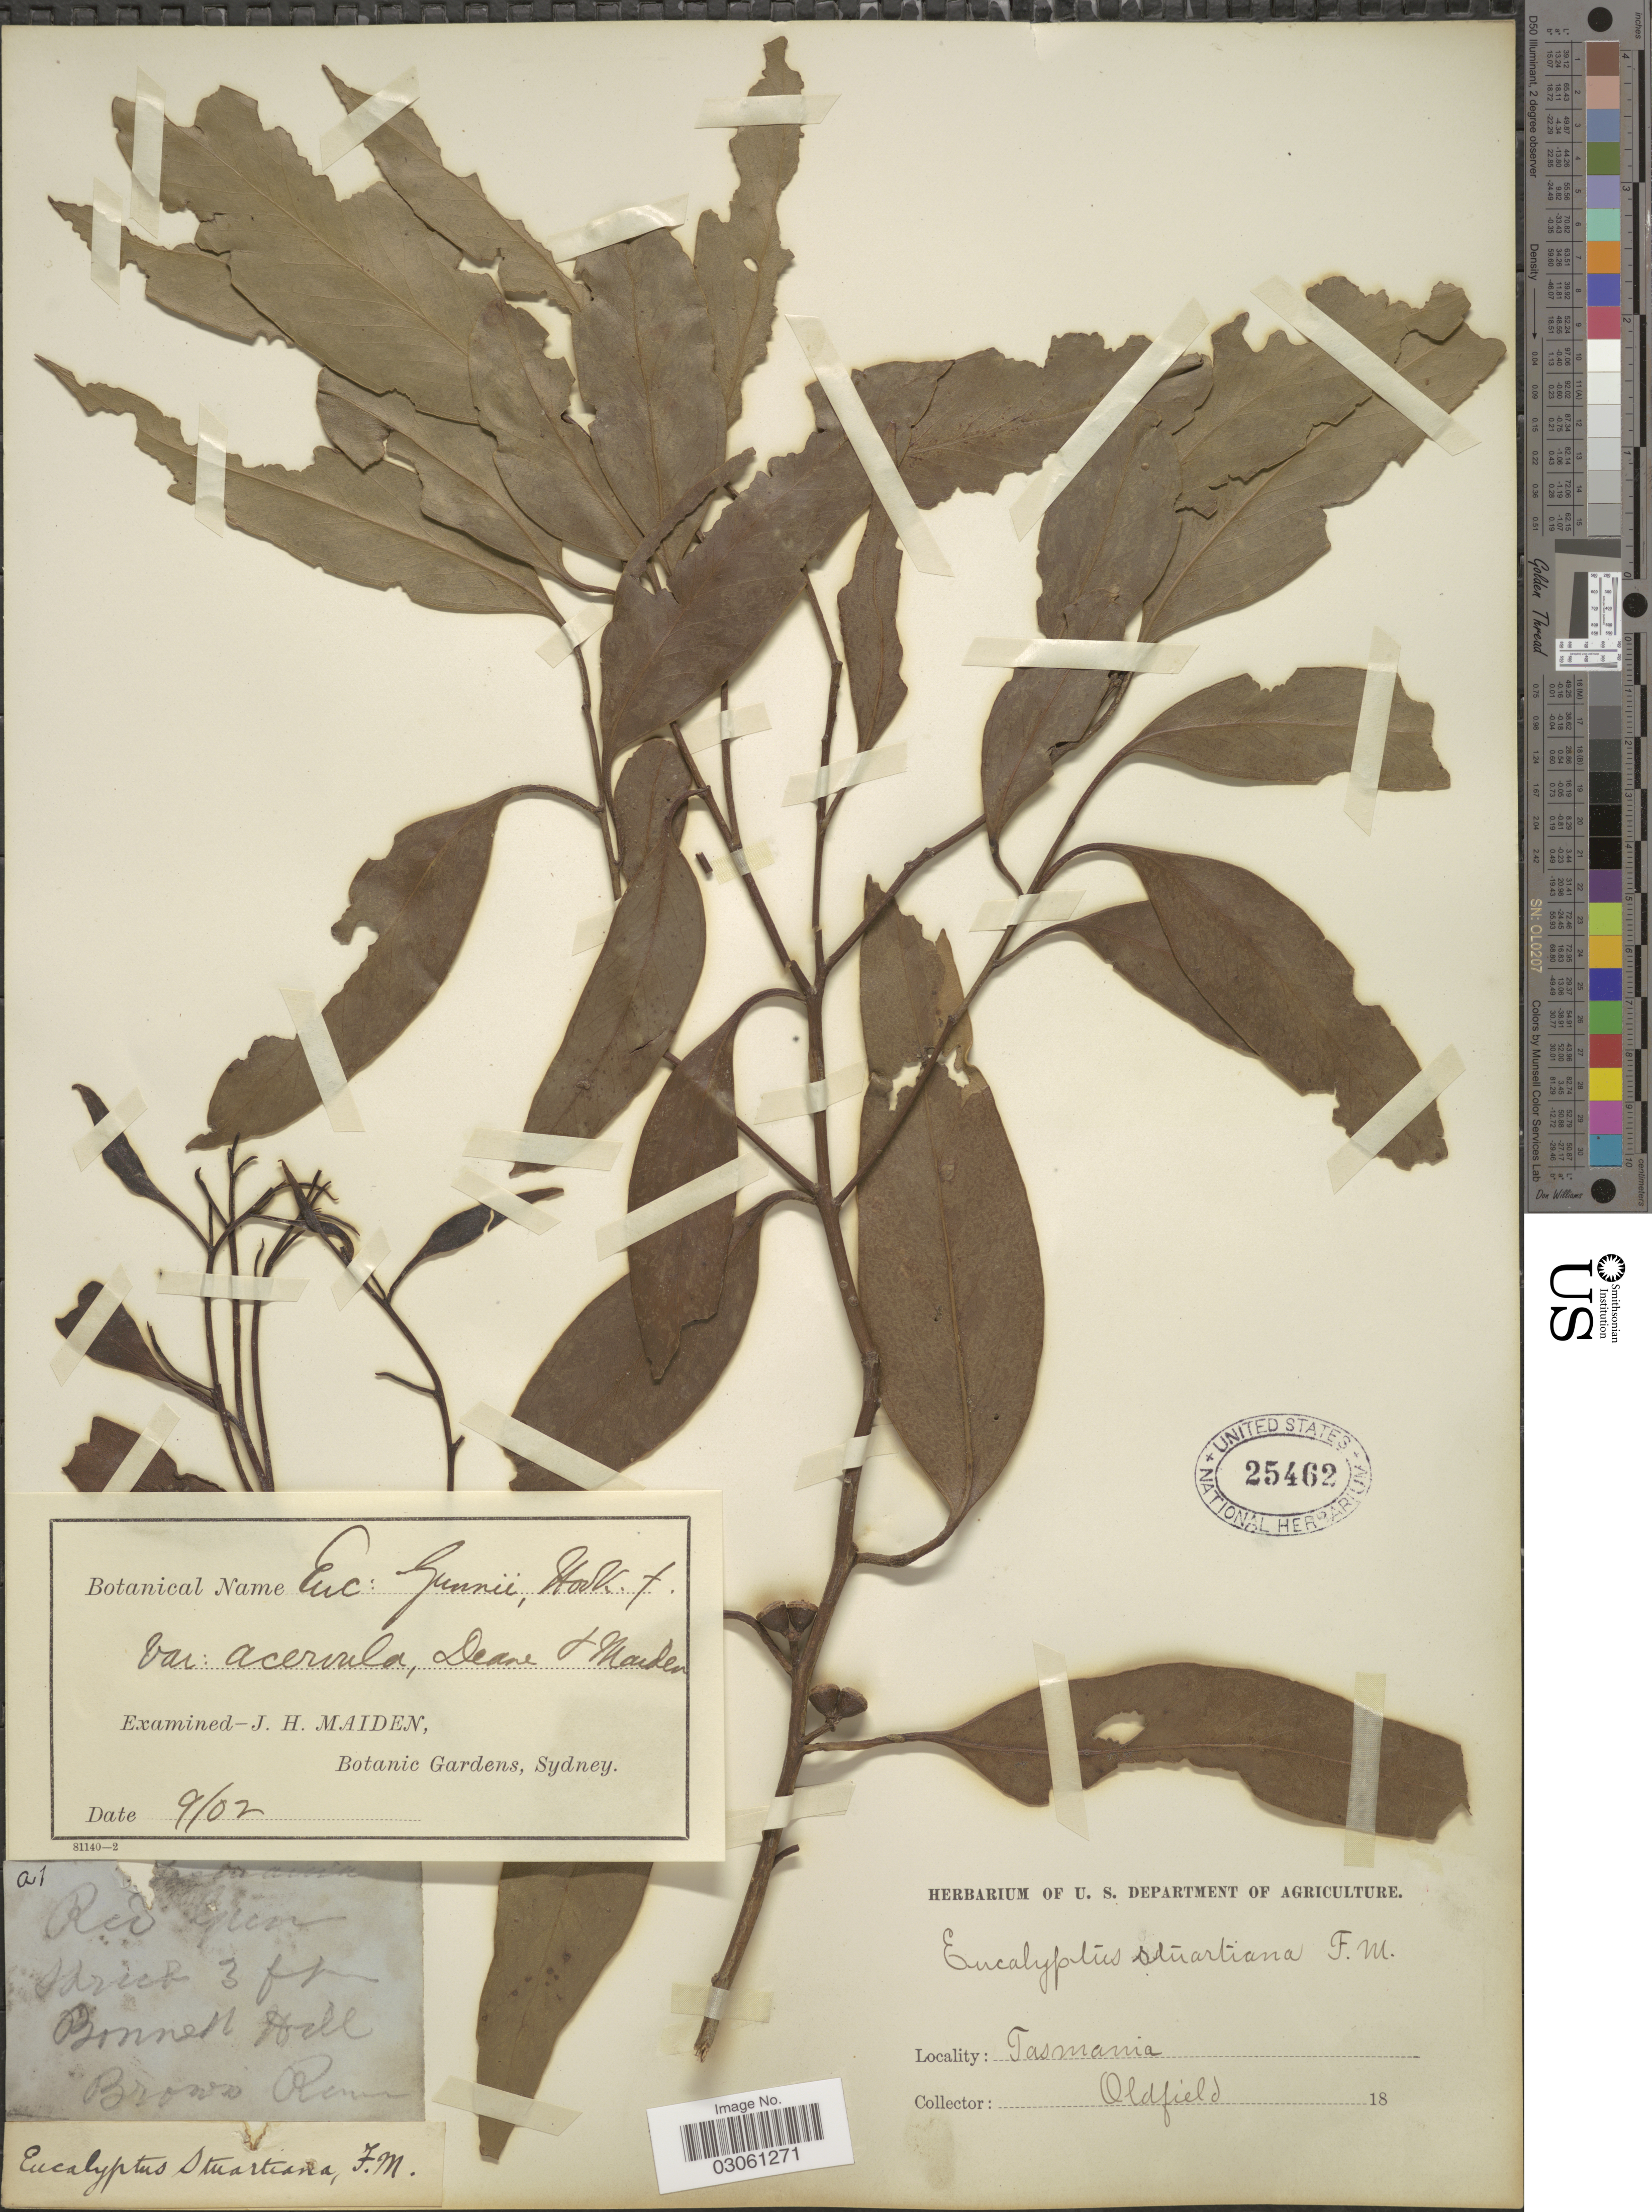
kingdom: Plantae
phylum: Tracheophyta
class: Magnoliopsida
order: Myrtales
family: Myrtaceae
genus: Eucalyptus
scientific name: Eucalyptus gunnii var. acervula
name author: H. Deane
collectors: Oldfield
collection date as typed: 18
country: Australia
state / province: Tasmania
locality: Bonnett Hill. Browns River.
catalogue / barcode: US 25462